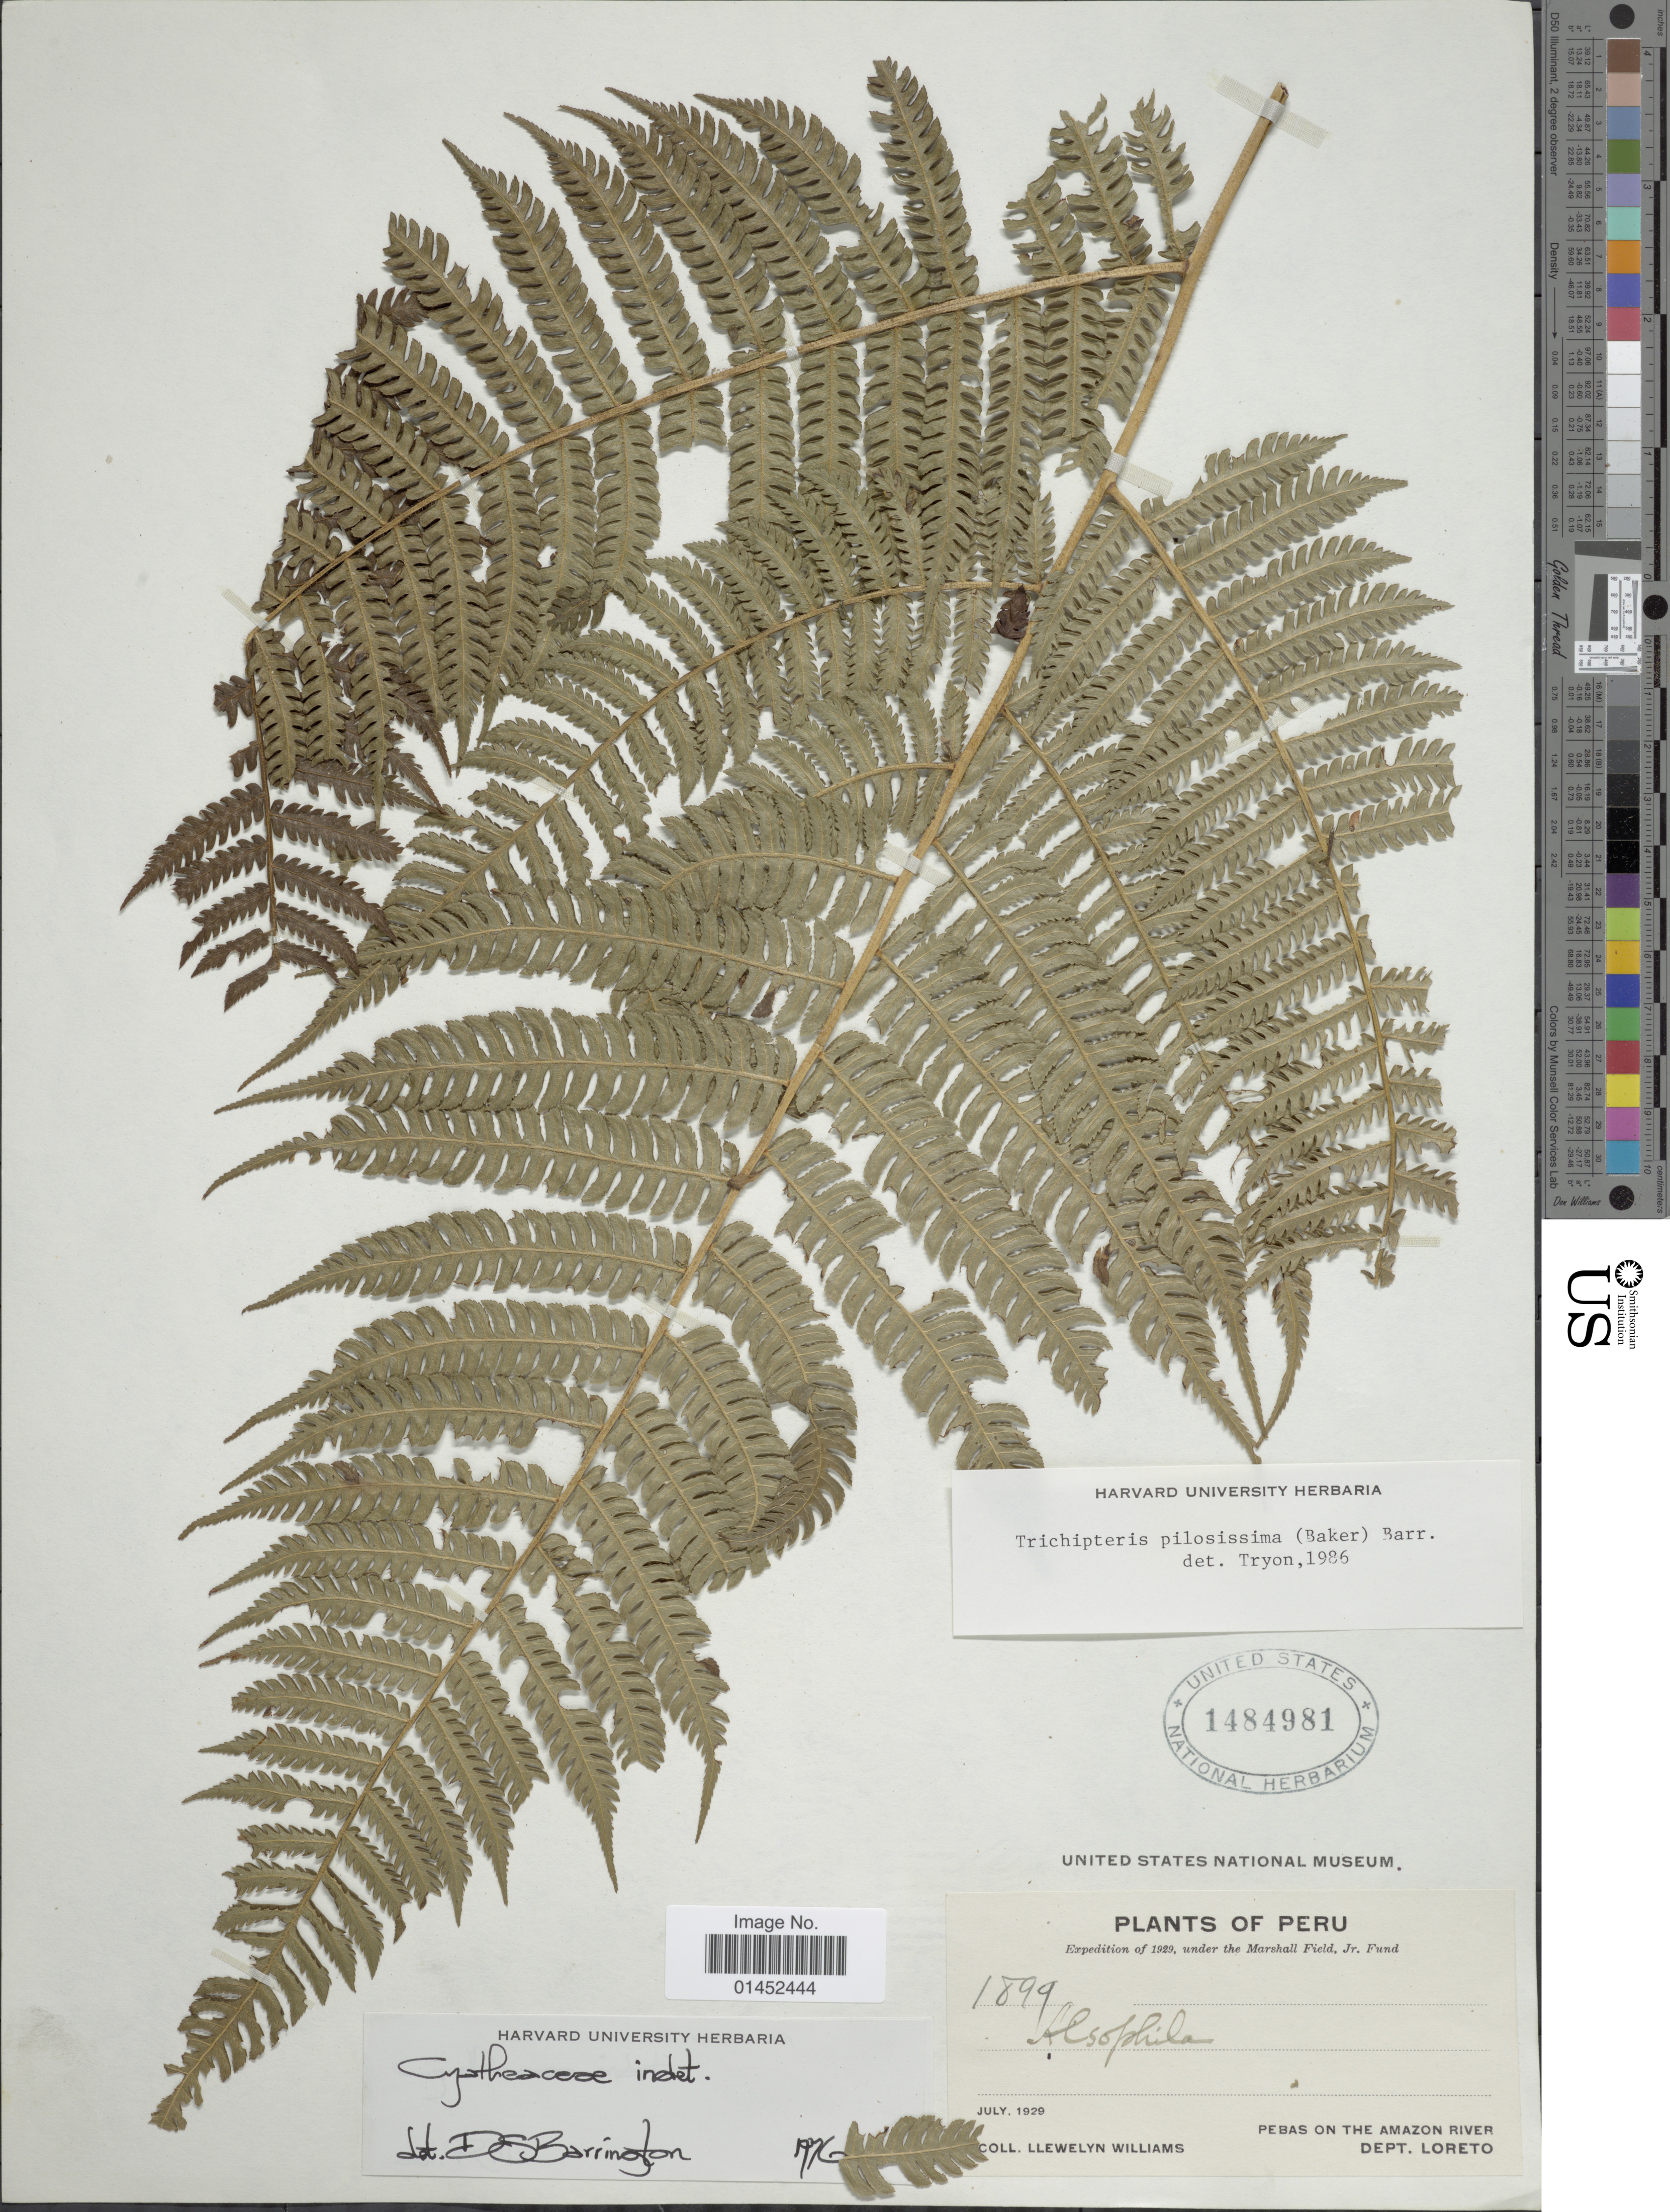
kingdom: Plantae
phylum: Tracheophyta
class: Polypodiopsida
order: Cyatheales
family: Cyatheaceae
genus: Cyathea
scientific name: Cyathea pilosissima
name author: (Baker) Domin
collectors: Ll. Williams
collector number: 1899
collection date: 1929-07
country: Peru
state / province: Loreto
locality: Pebas on the Amazon River, Dept Loreto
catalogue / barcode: US 1484981